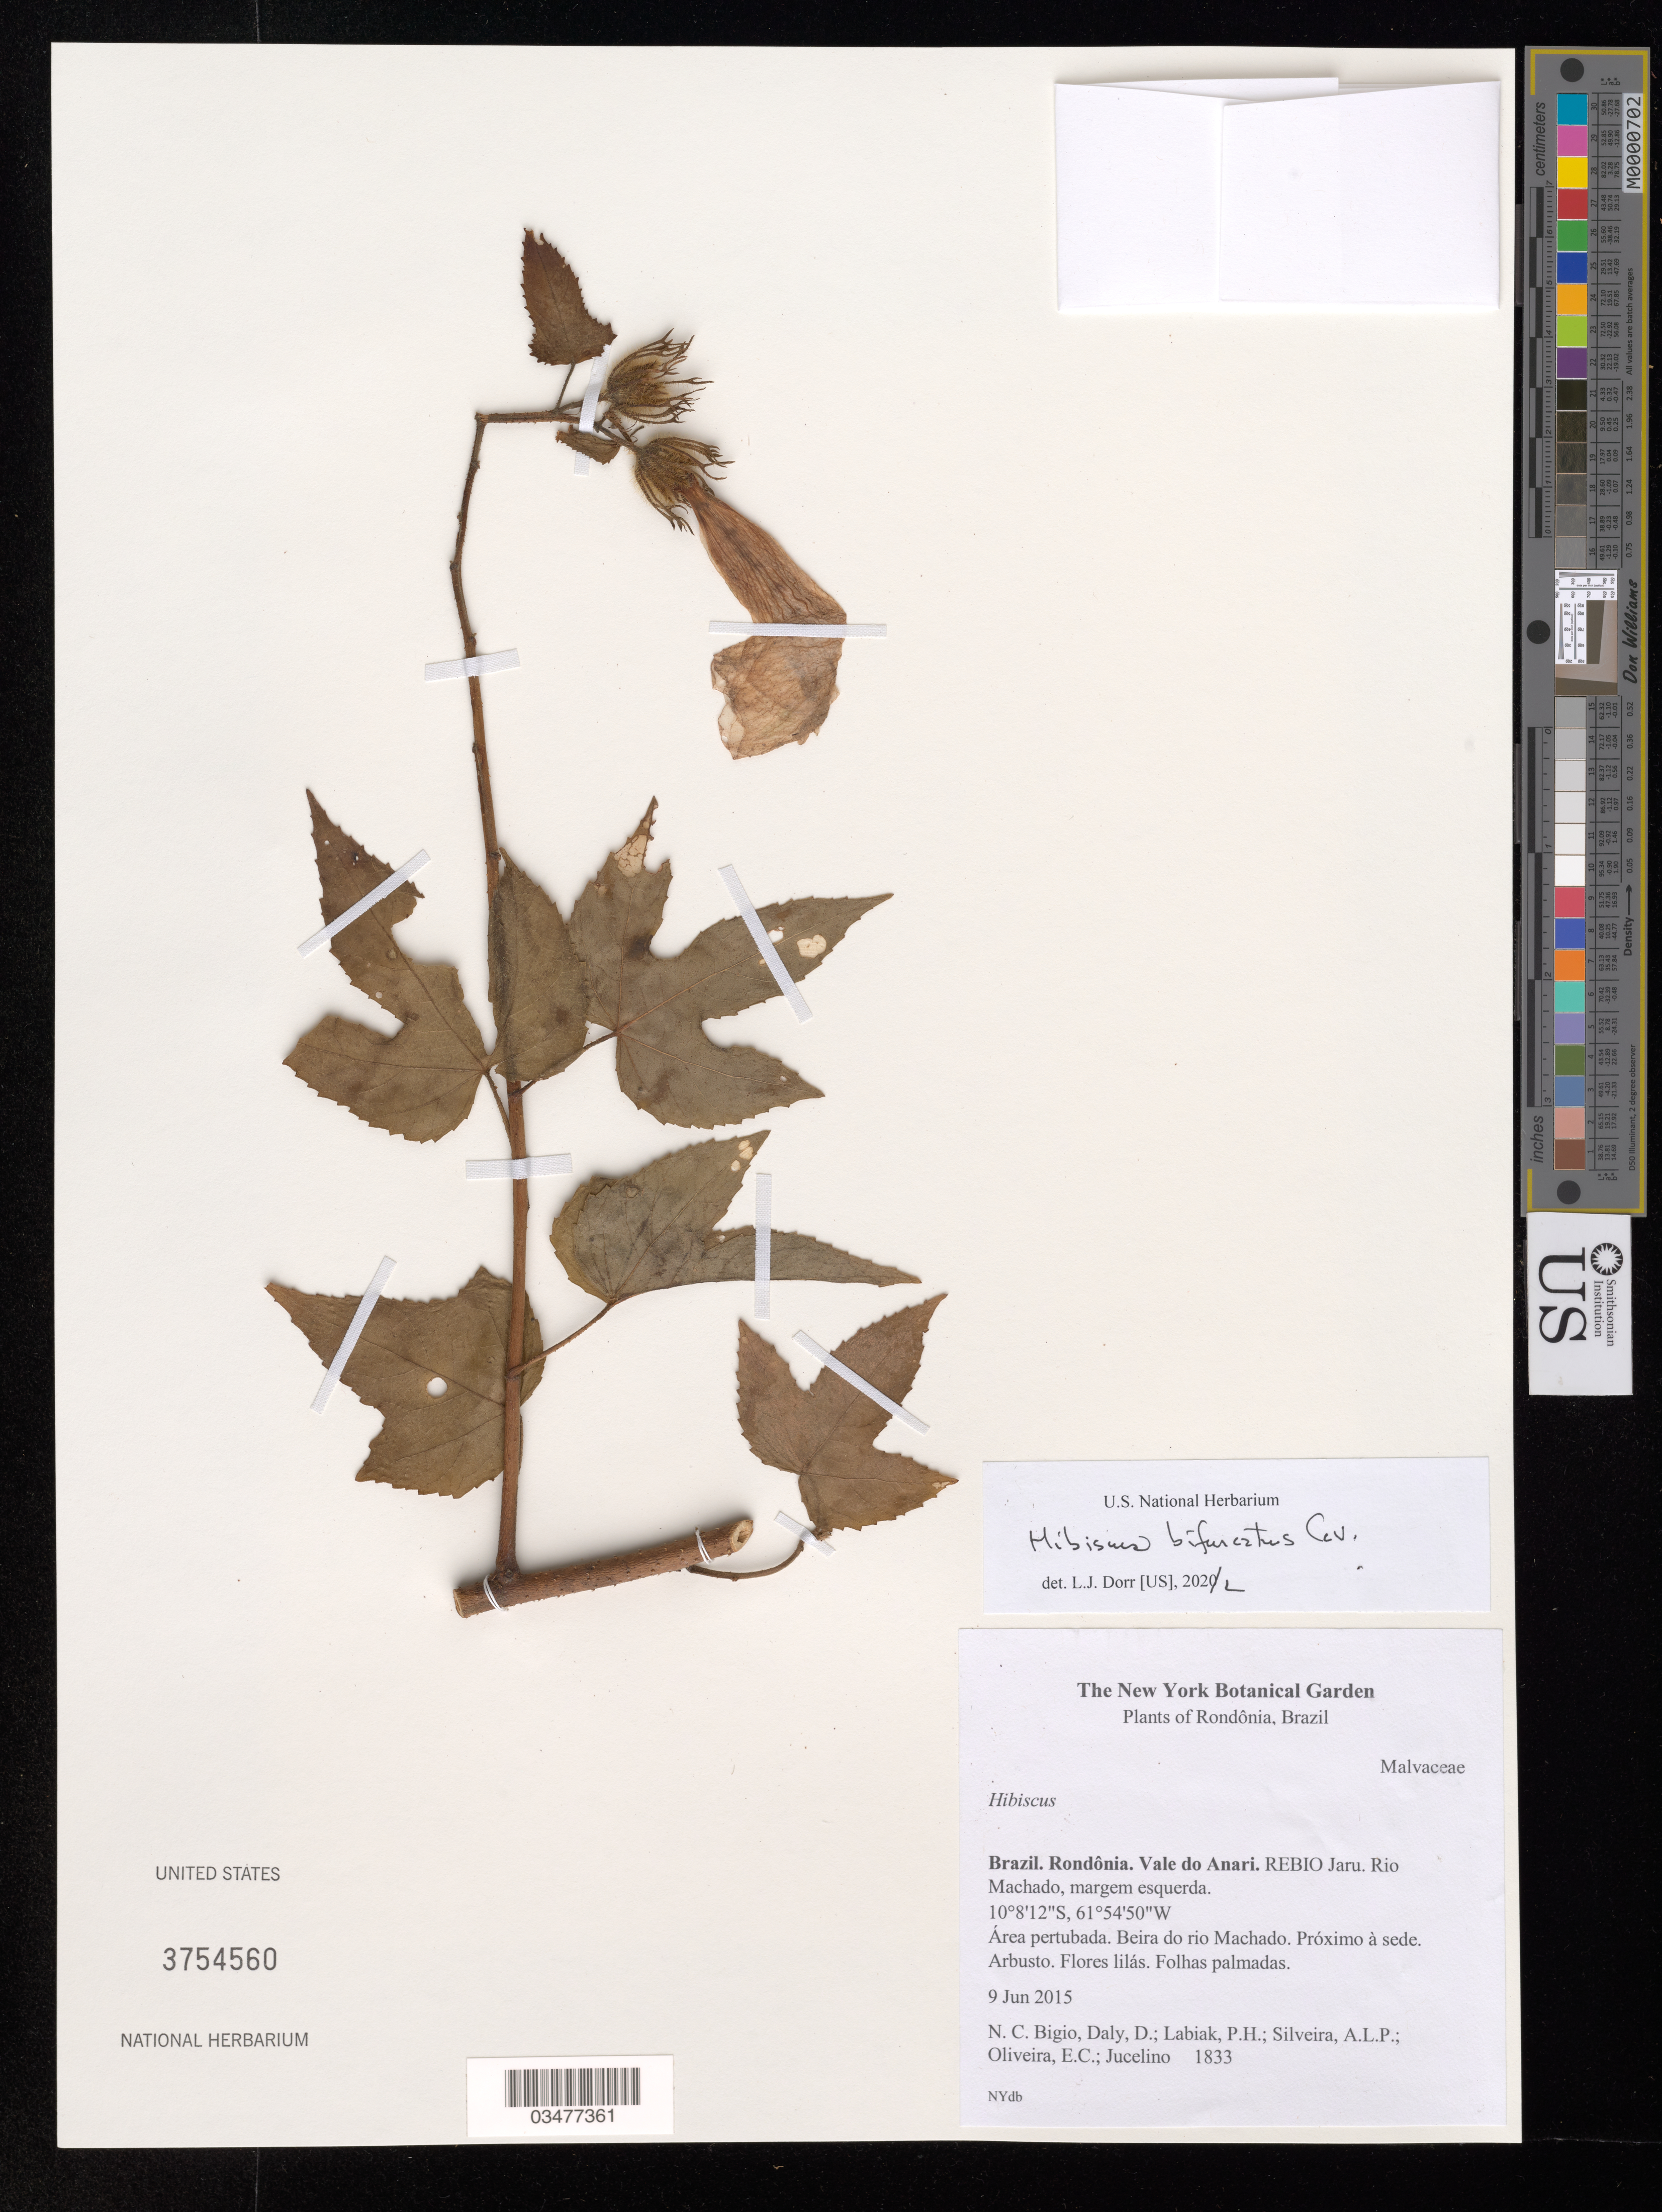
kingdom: Plantae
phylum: Tracheophyta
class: Magnoliopsida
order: Malvales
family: Malvaceae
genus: Sabdariffa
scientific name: Sabdariffa bifurcata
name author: (Cav.) M.C. Duarte & V.N.Yoshikawa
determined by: Dorr, Laurence J., Curator (BOT), Smithsonian Institution - National Museum of Natural History (UNITED STATES)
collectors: N. C. Bigio, D. Daly, P. H. Labiak & A. Silveira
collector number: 1833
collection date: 2015-06-09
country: Brazil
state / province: Rondônia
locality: Vale do Anari. REBIO Jaru. Rio Machado, margem esquerda. Área pertubada. Beira do rio Machado. Próximo à sede.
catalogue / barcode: US 3754560